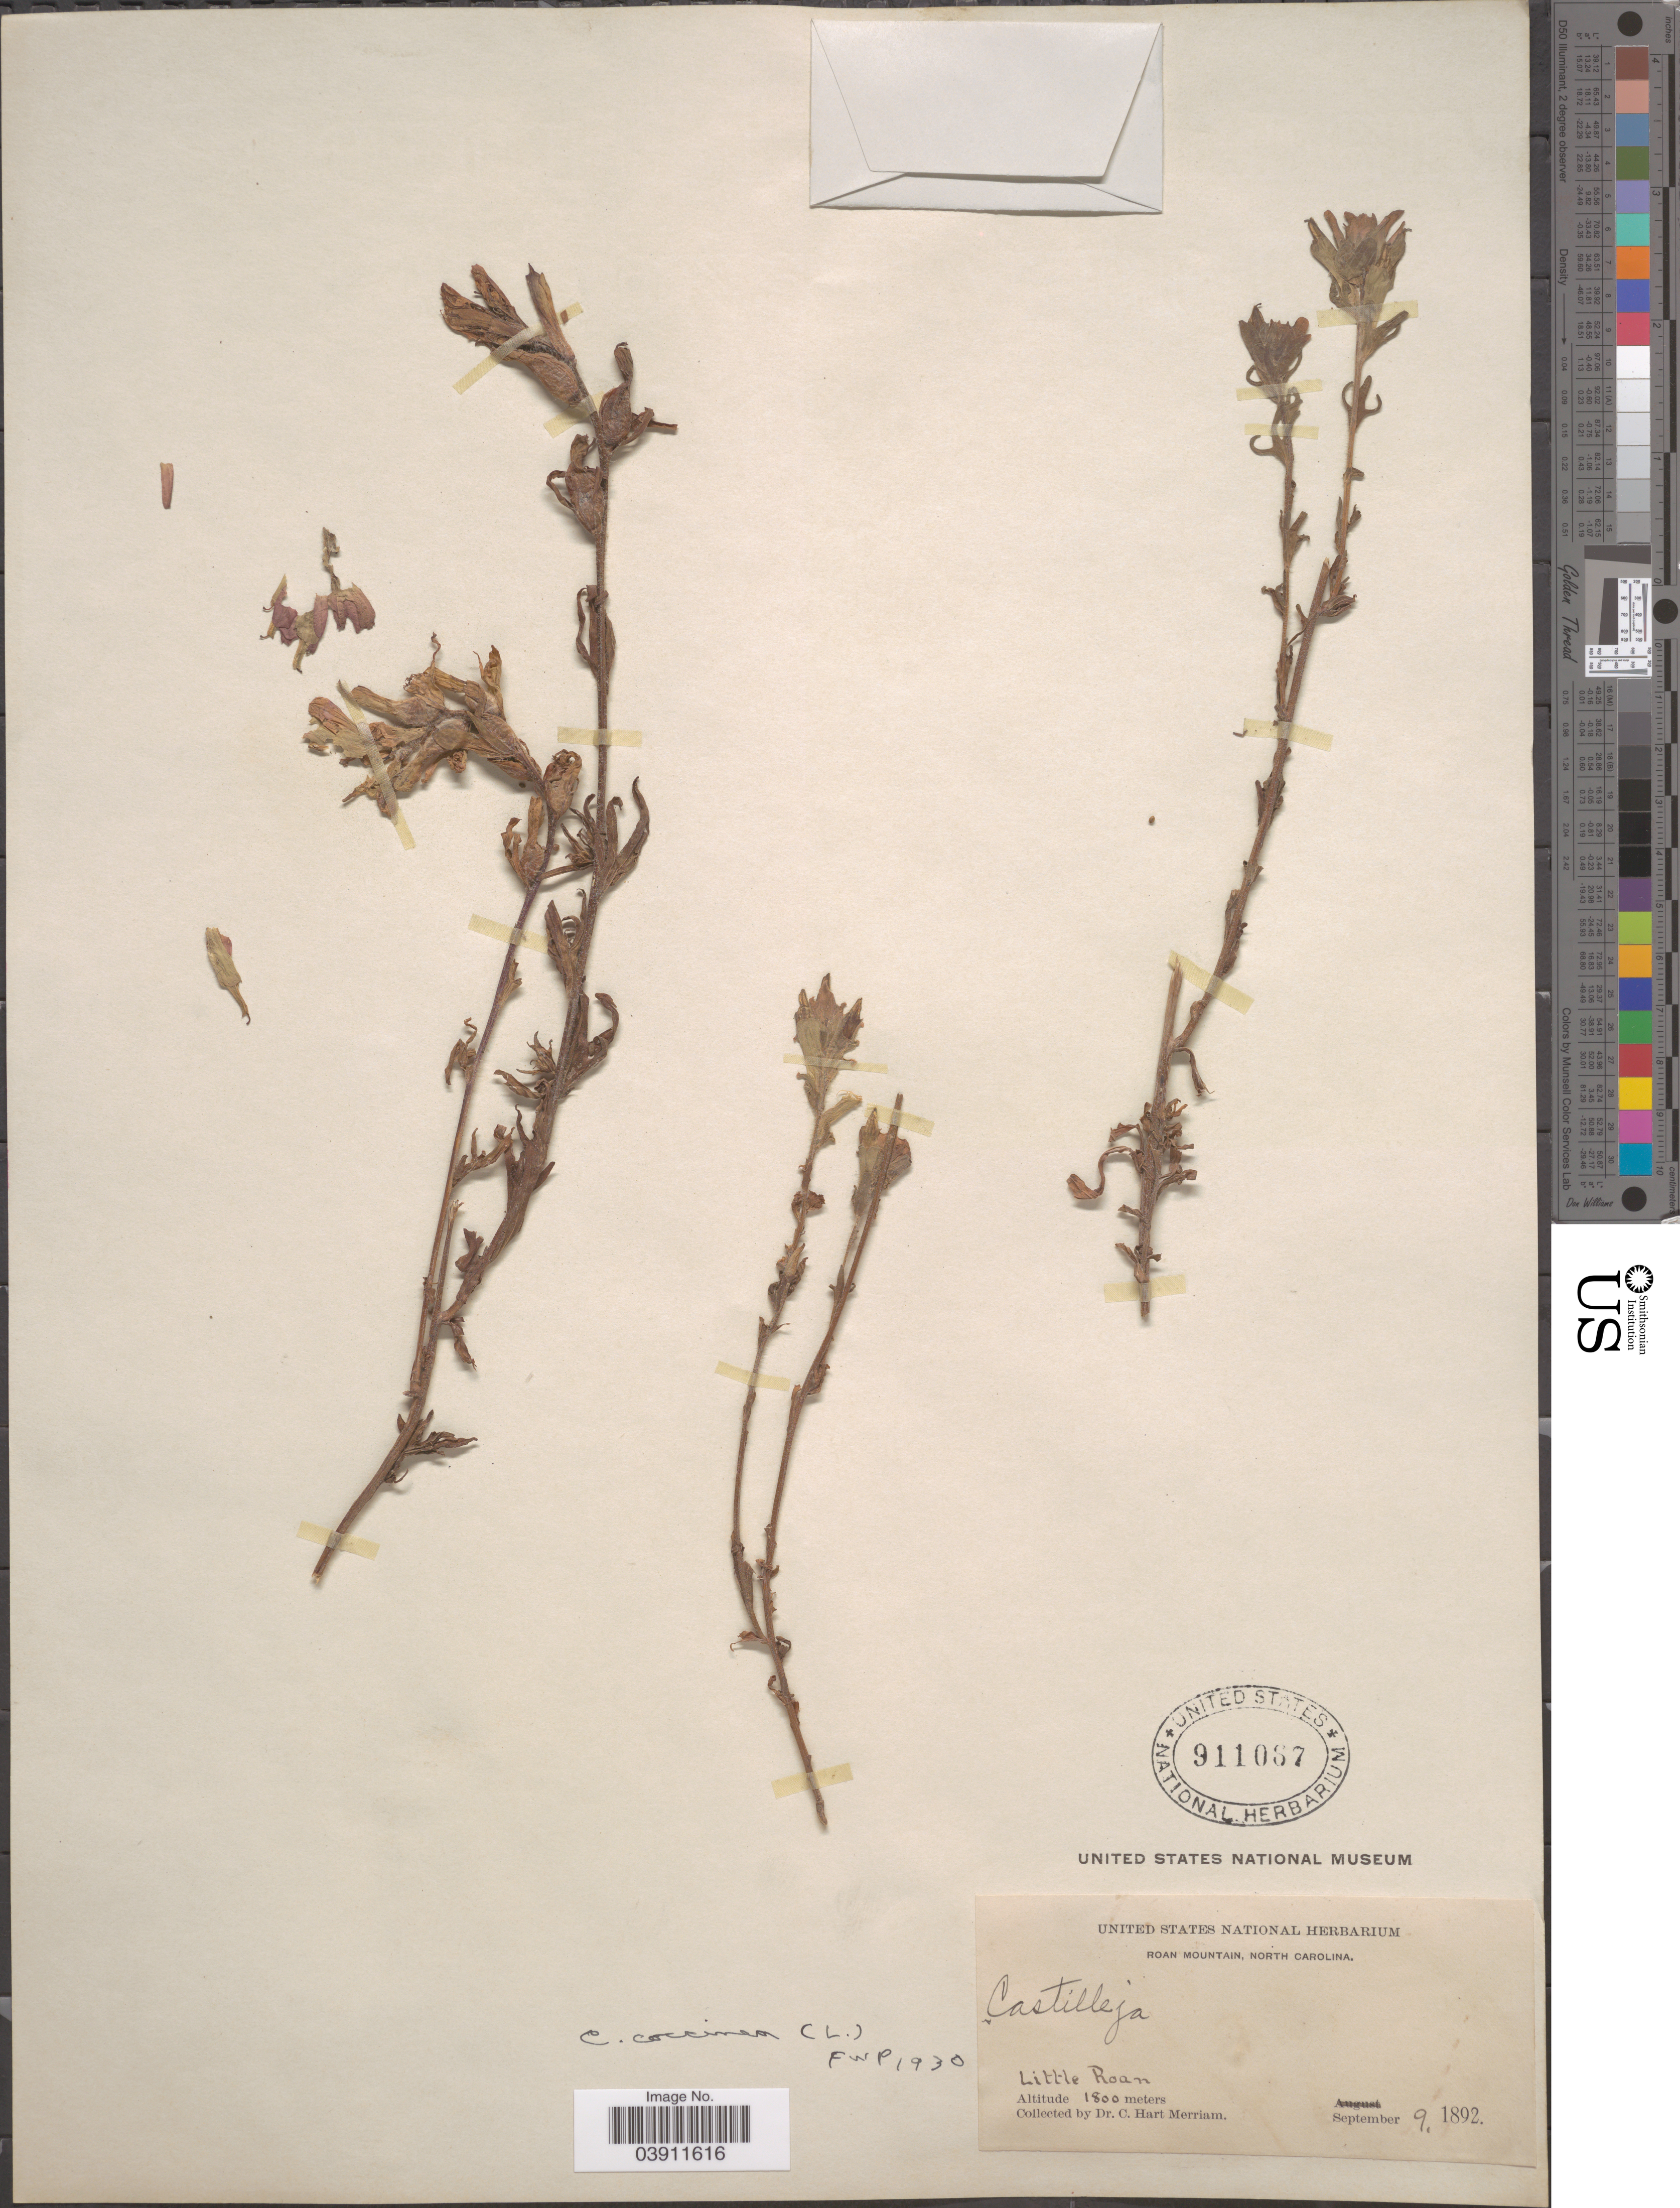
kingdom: Plantae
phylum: Tracheophyta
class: Magnoliopsida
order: Lamiales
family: Orobanchaceae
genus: Castilleja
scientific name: Castilleja coccinea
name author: (L.) Spreng.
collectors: C. Merriam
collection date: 1892-09-09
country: United States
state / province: North Carolina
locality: Roan Mountain. Little Roan.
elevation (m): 1800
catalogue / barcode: US 911067